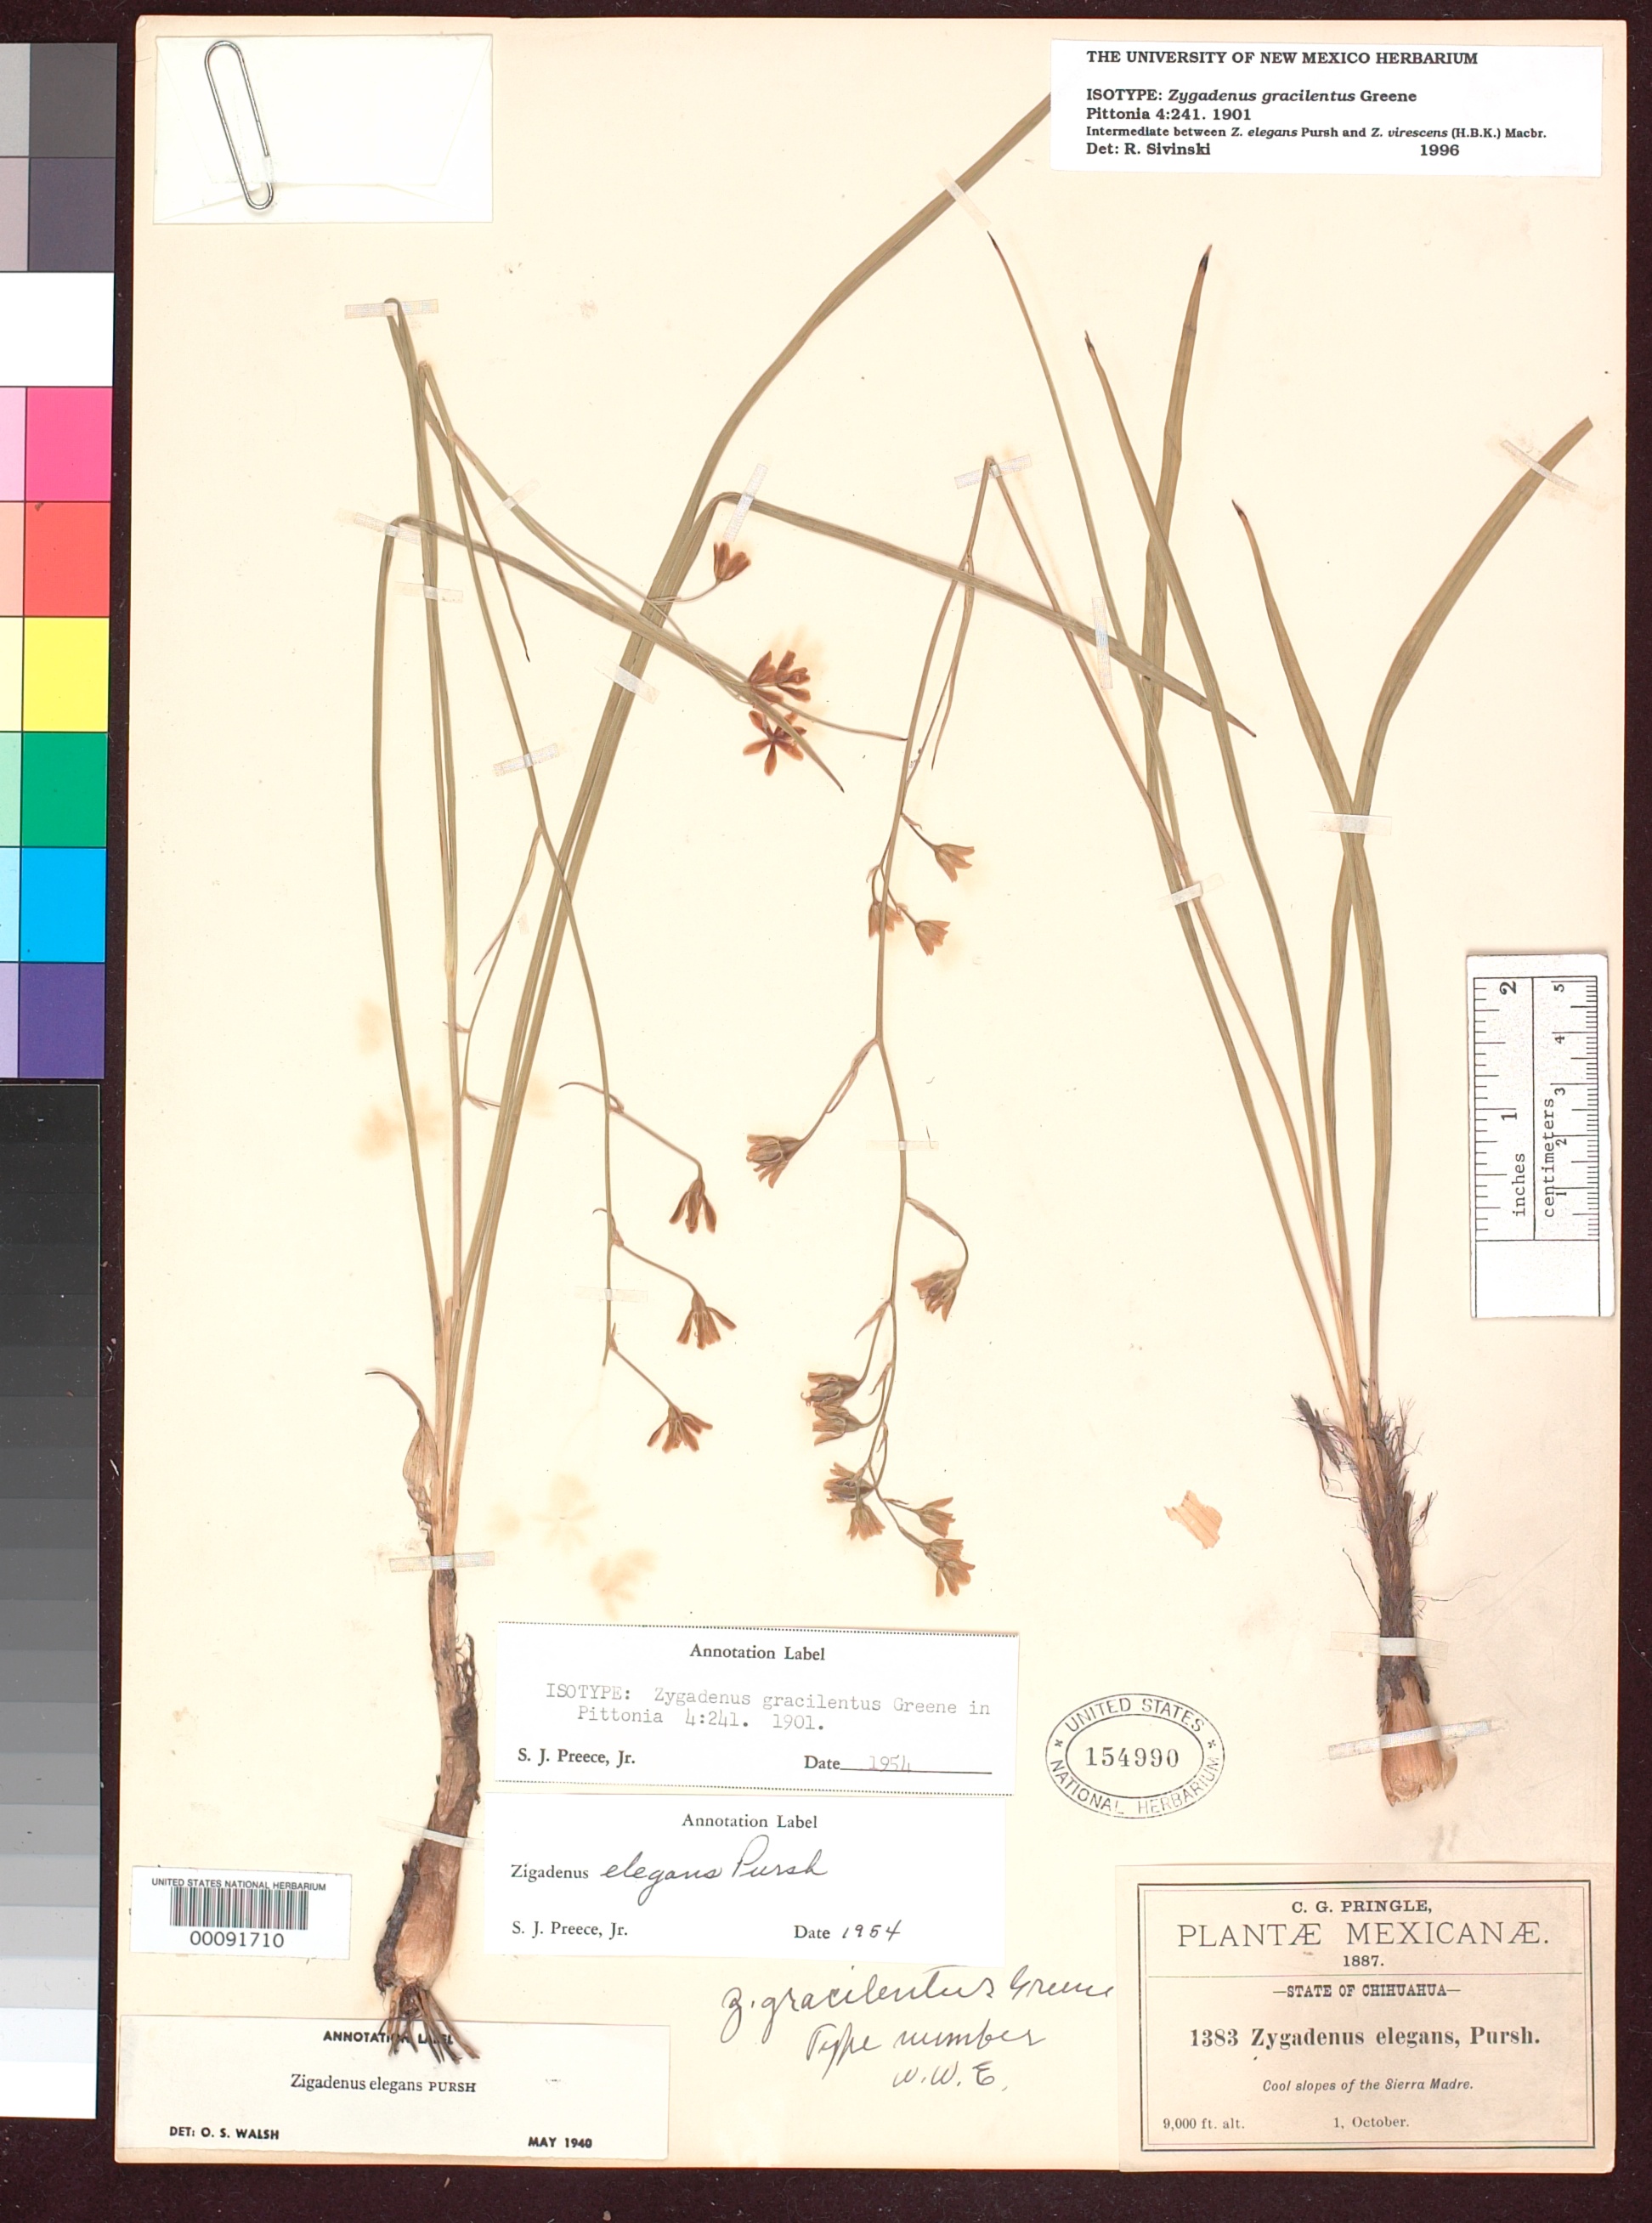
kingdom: Plantae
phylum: Tracheophyta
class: Liliopsida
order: Liliales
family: Melanthiaceae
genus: Zigadenus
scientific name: Zigadenus gracilentus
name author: Greene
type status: Isotype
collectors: C. G. Pringle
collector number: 1383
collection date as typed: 01 Oct 1887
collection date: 1887-10-01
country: Mexico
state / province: Chihuahua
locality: Slopes of Sierra Madre.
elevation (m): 2743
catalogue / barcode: US 154990